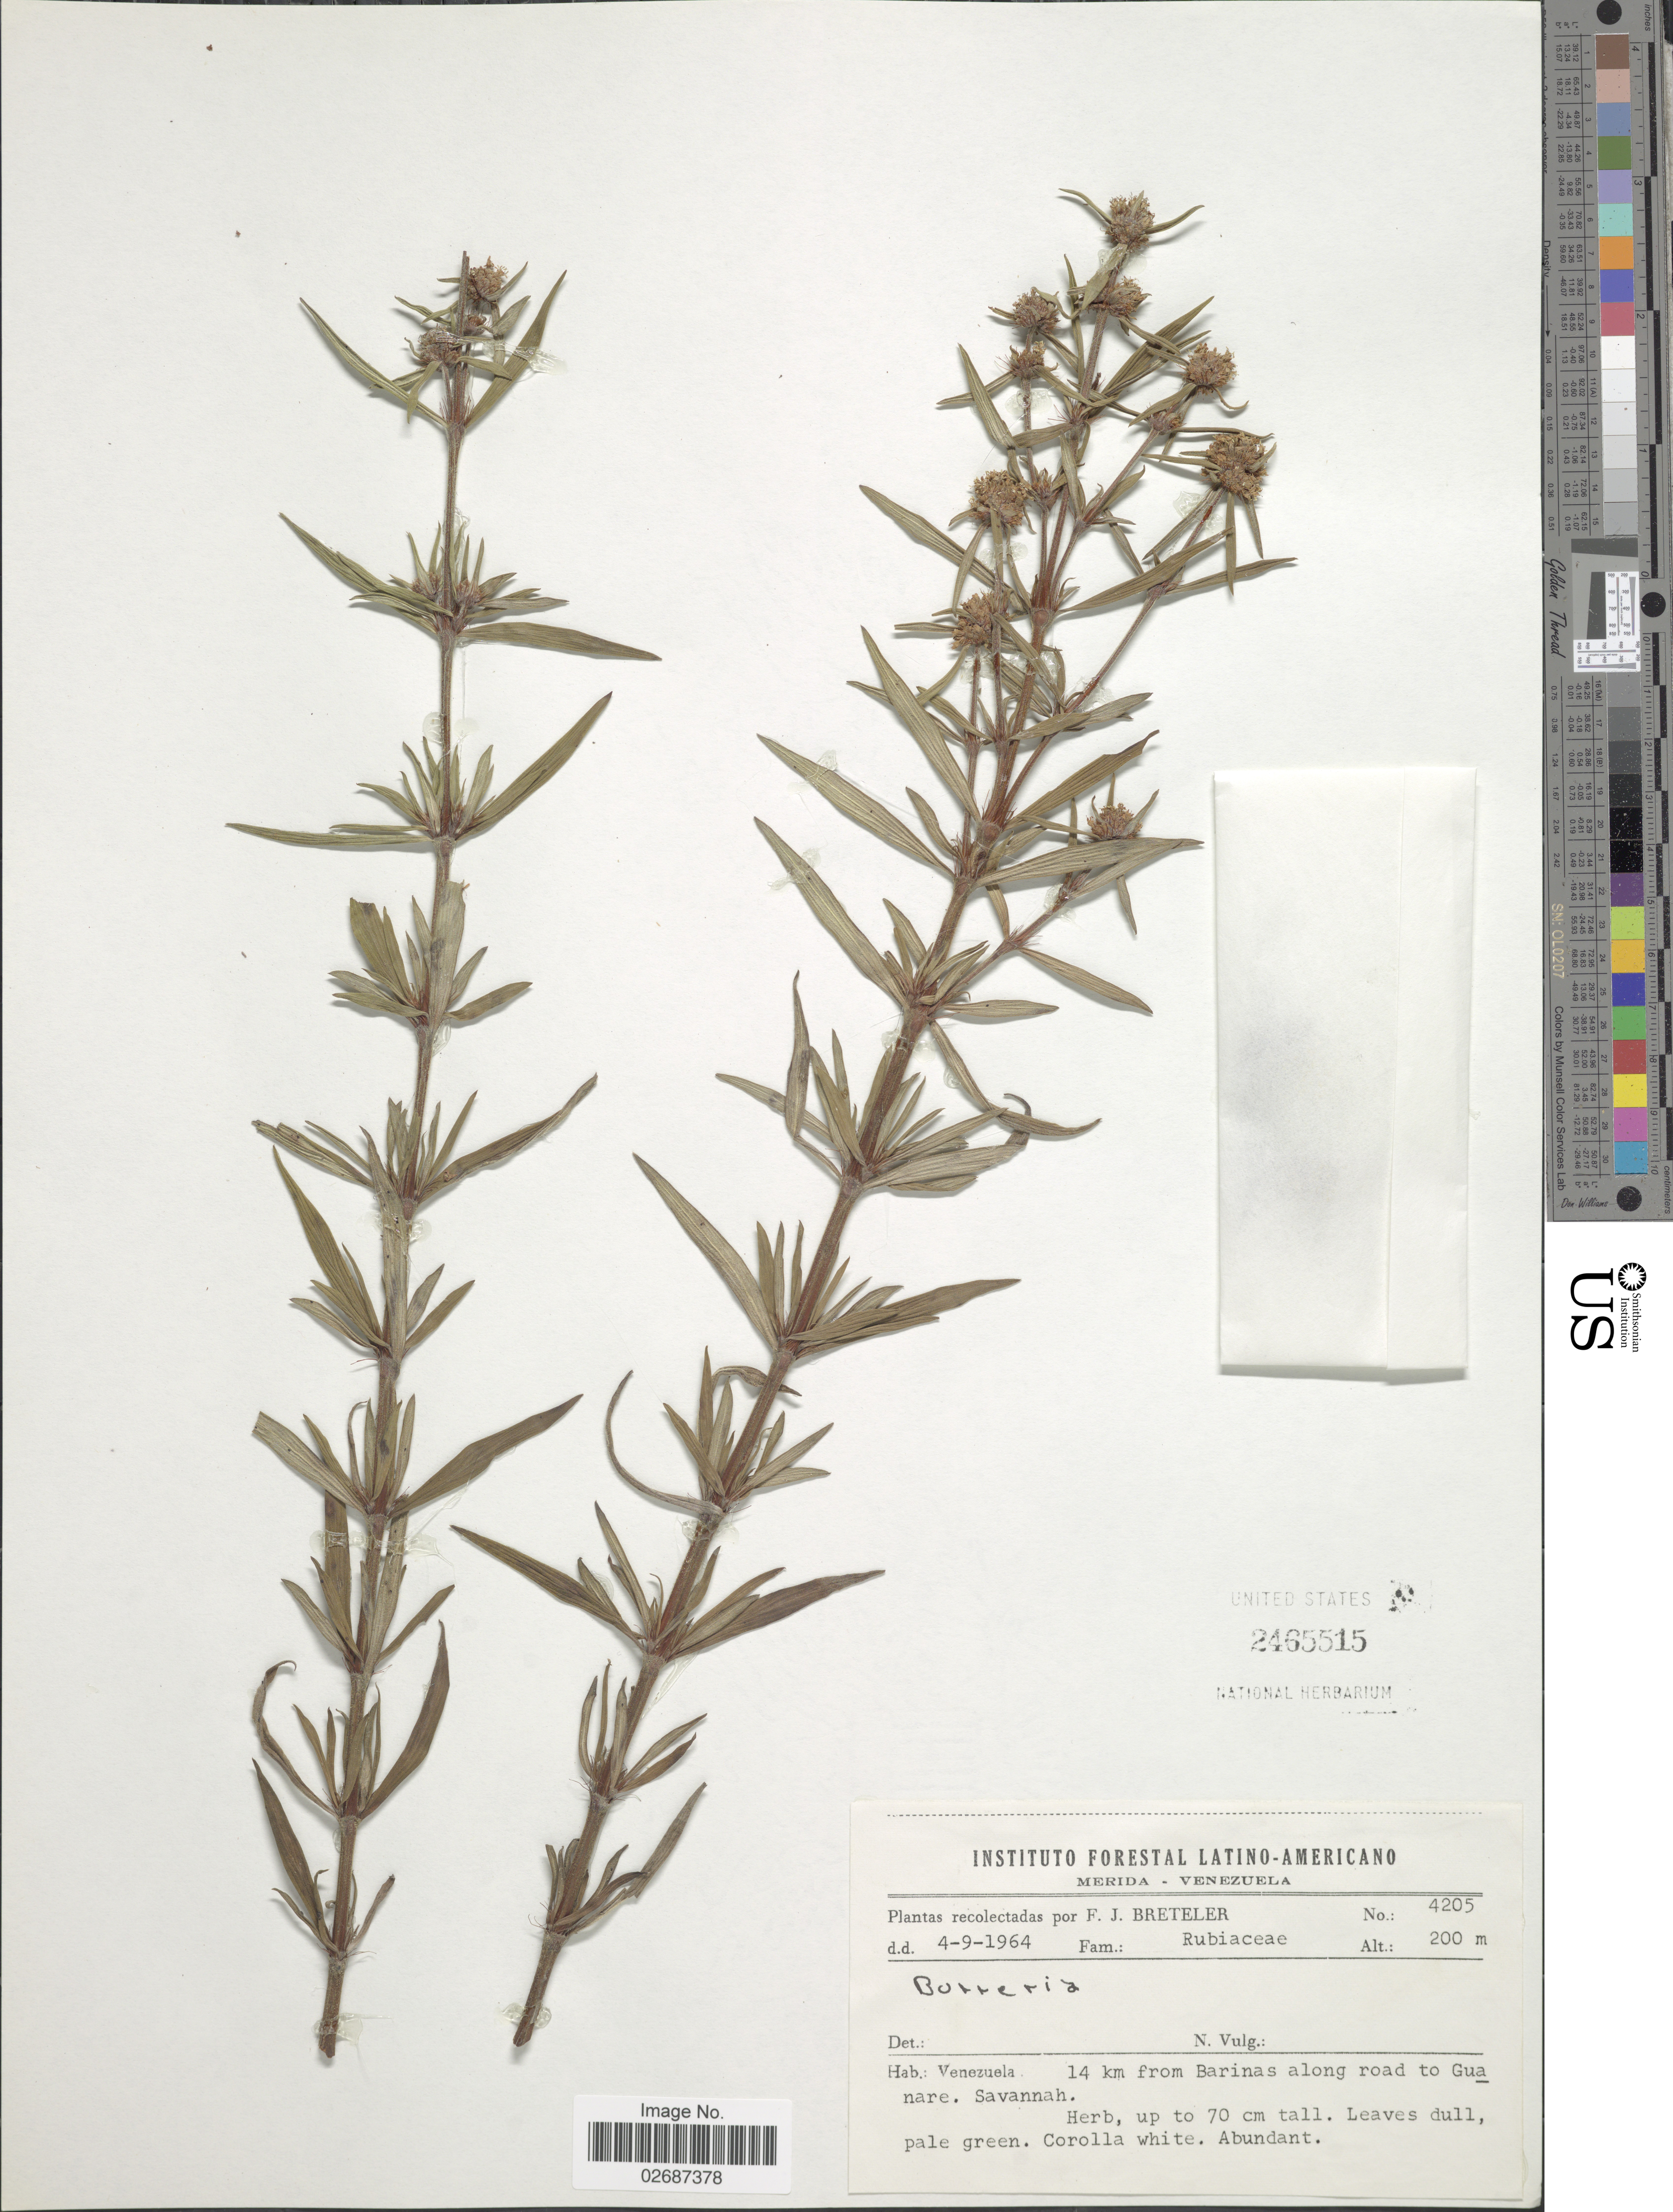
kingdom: Plantae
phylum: Tracheophyta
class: Magnoliopsida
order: Gentianales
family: Rubiaceae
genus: Borreria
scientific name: Borreria sp.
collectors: F. J. Breteler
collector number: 4205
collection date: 1964-09-04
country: Venezuela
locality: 14 km from Barinas along road to Guanare, Savannah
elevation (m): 200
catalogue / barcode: US 2465515